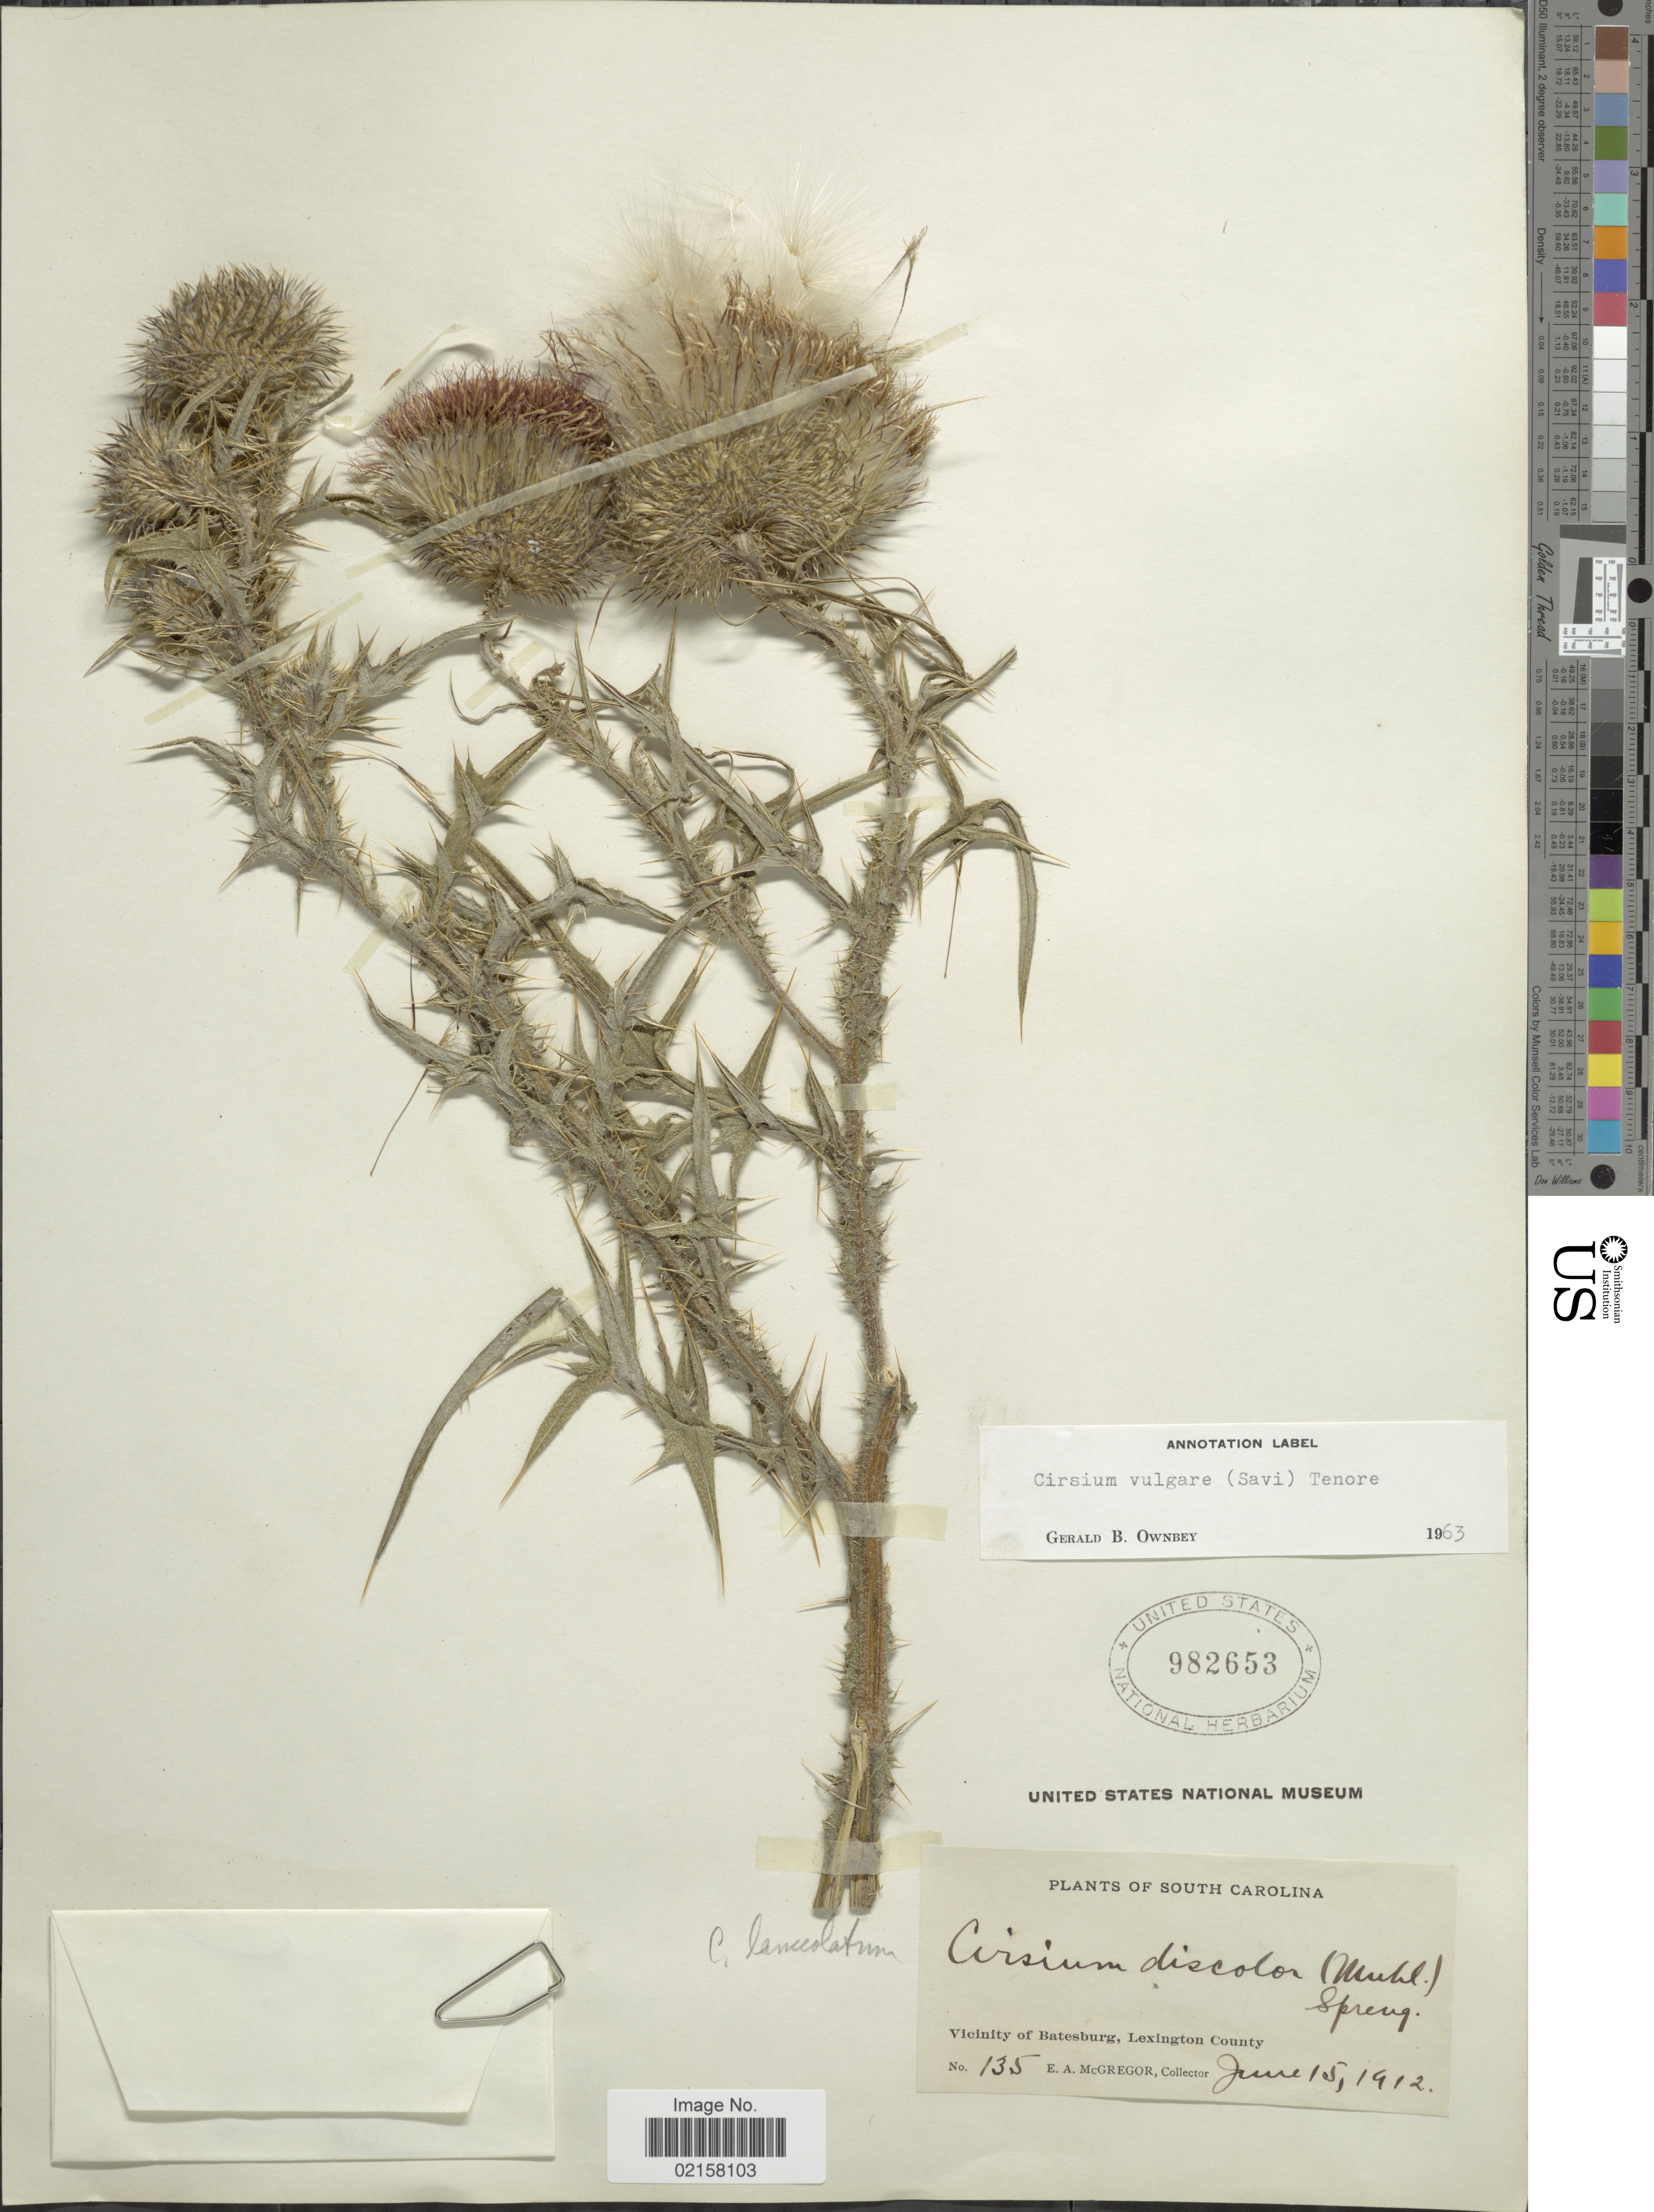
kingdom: Plantae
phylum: Tracheophyta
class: Magnoliopsida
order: Asterales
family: Asteraceae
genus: Cirsium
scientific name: Cirsium vulgare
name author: (Savi) Ten.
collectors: E. A. McGregor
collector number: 135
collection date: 1912-06-15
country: United States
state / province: South Carolina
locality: Vicinity of Batesburg, Lexington County.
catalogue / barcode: US 982653